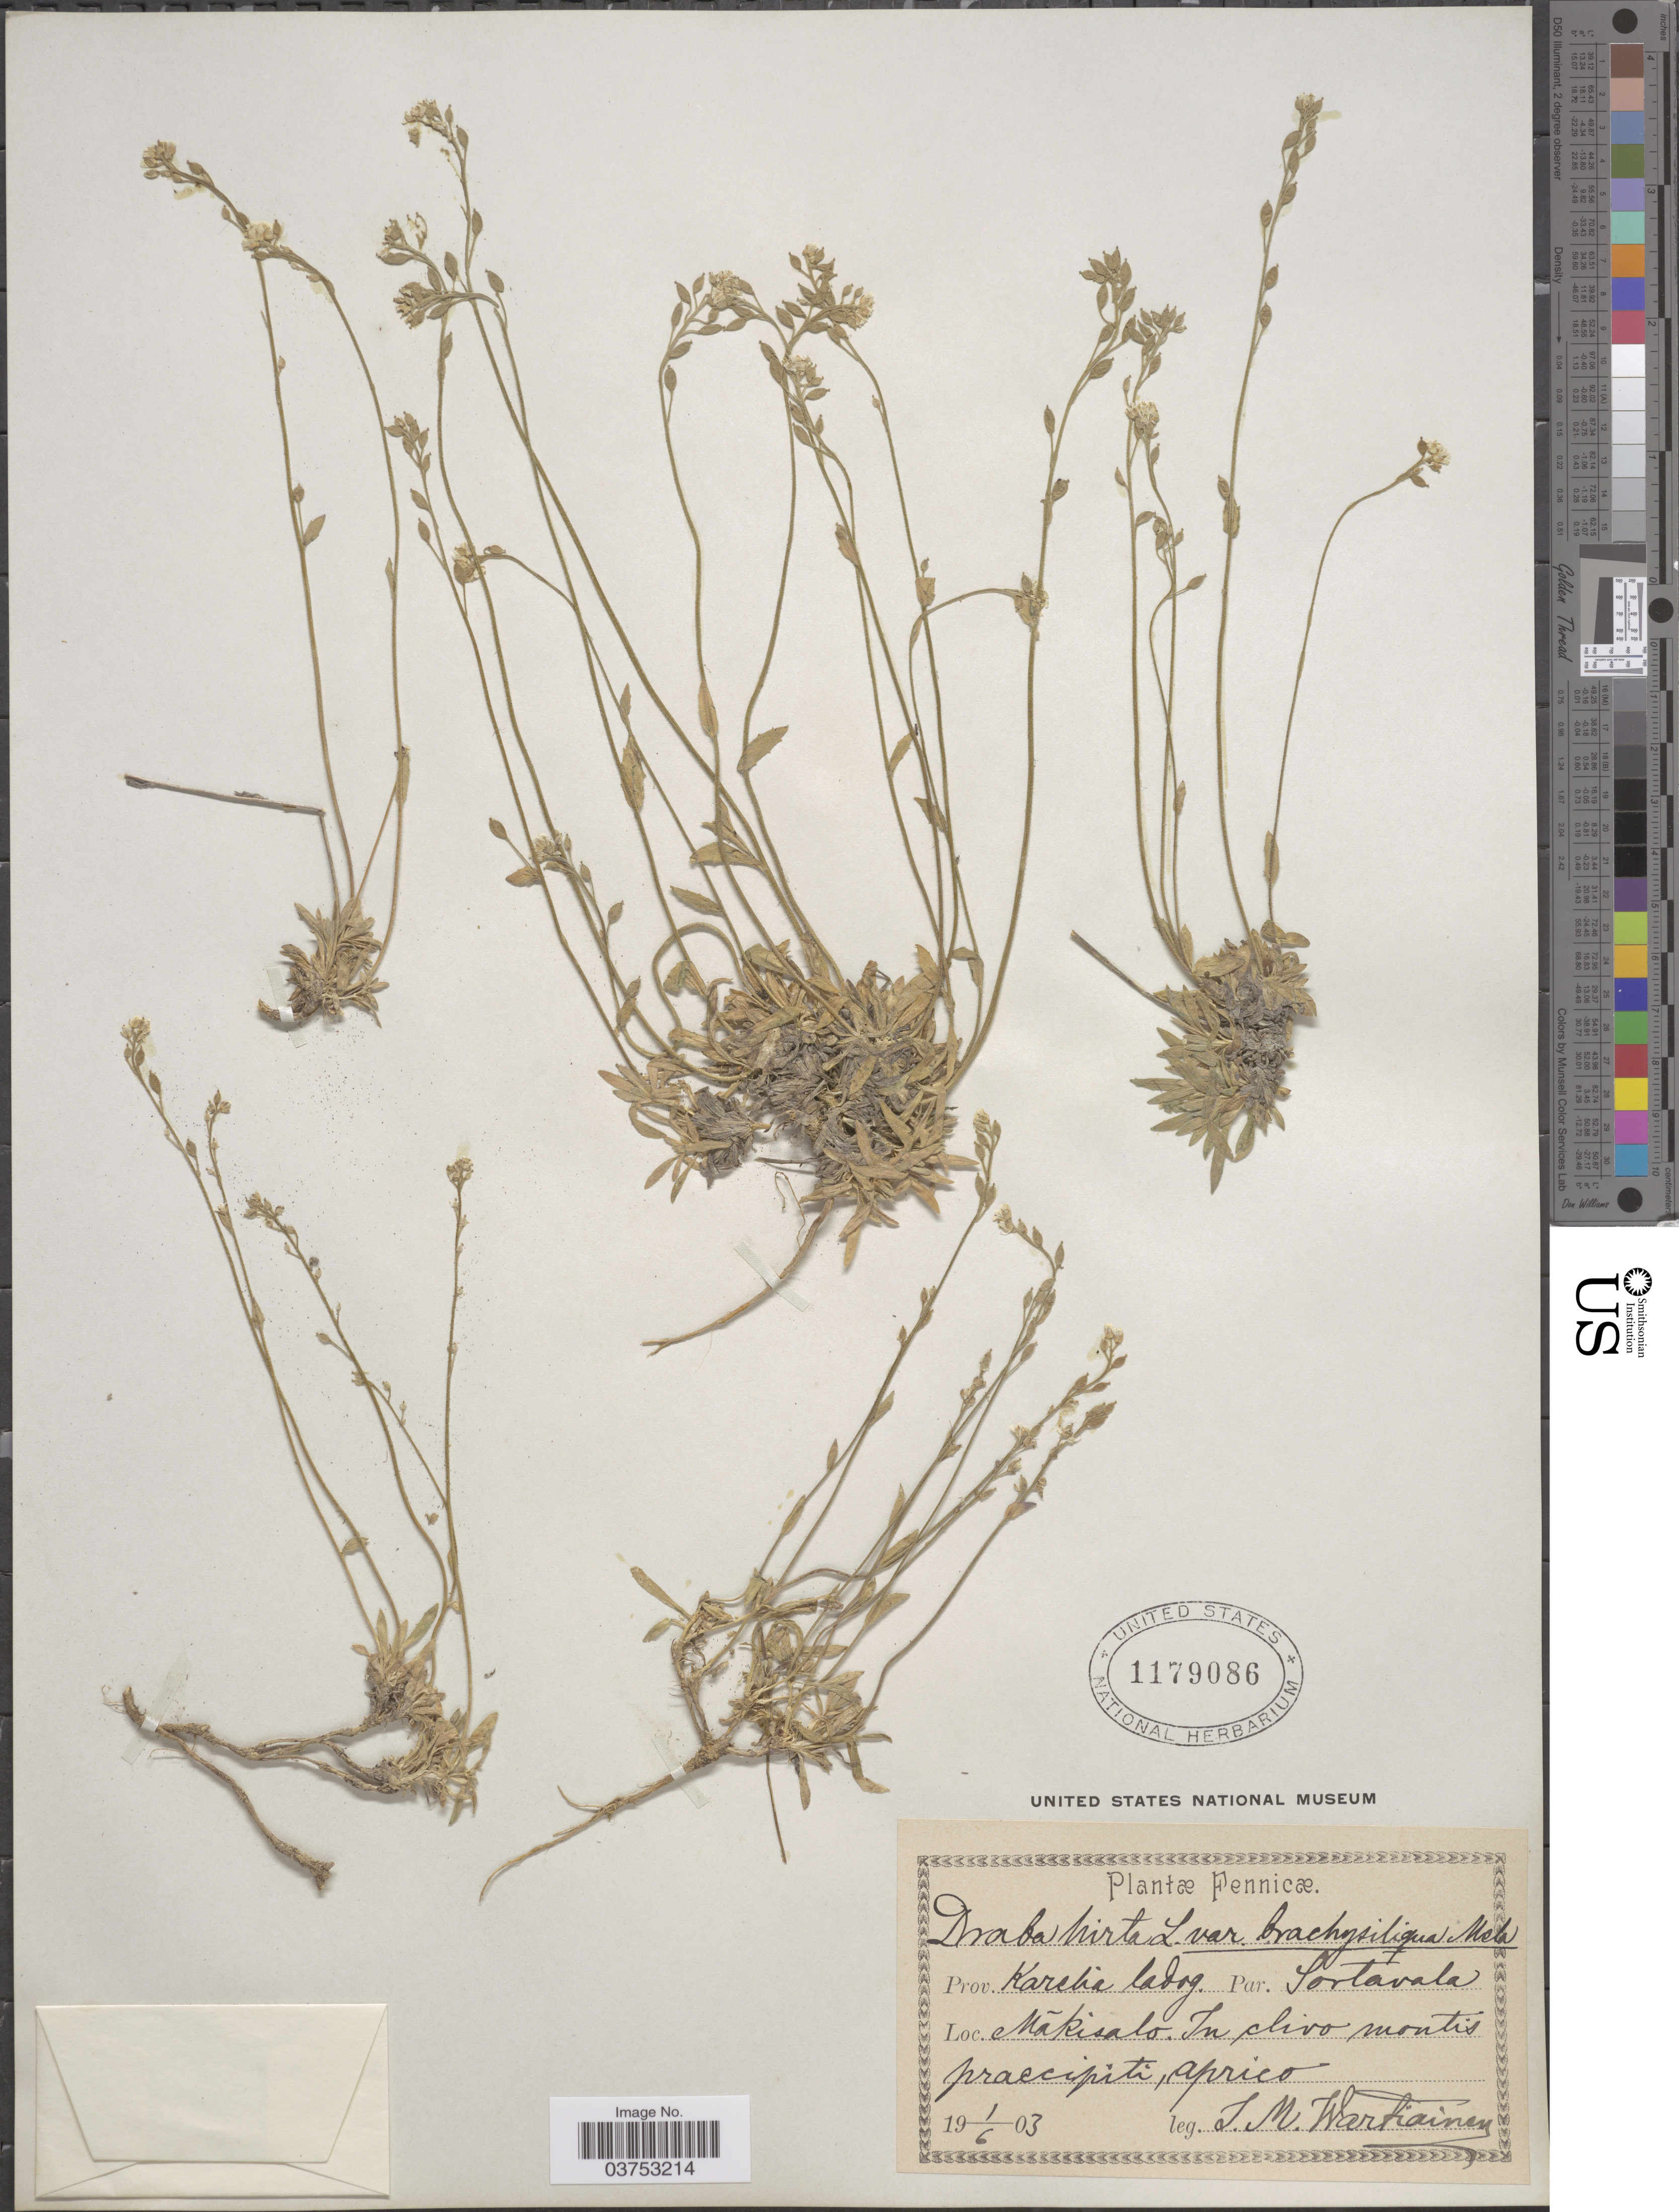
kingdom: Plantae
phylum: Tracheophyta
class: Magnoliopsida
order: Brassicales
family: Brassicaceae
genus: Draba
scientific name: Draba hirta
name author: L.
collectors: J. Wartiainen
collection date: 1903-06-01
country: Russian Federation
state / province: Karelia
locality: Myakisalo, Sortavala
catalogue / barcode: US 1179086